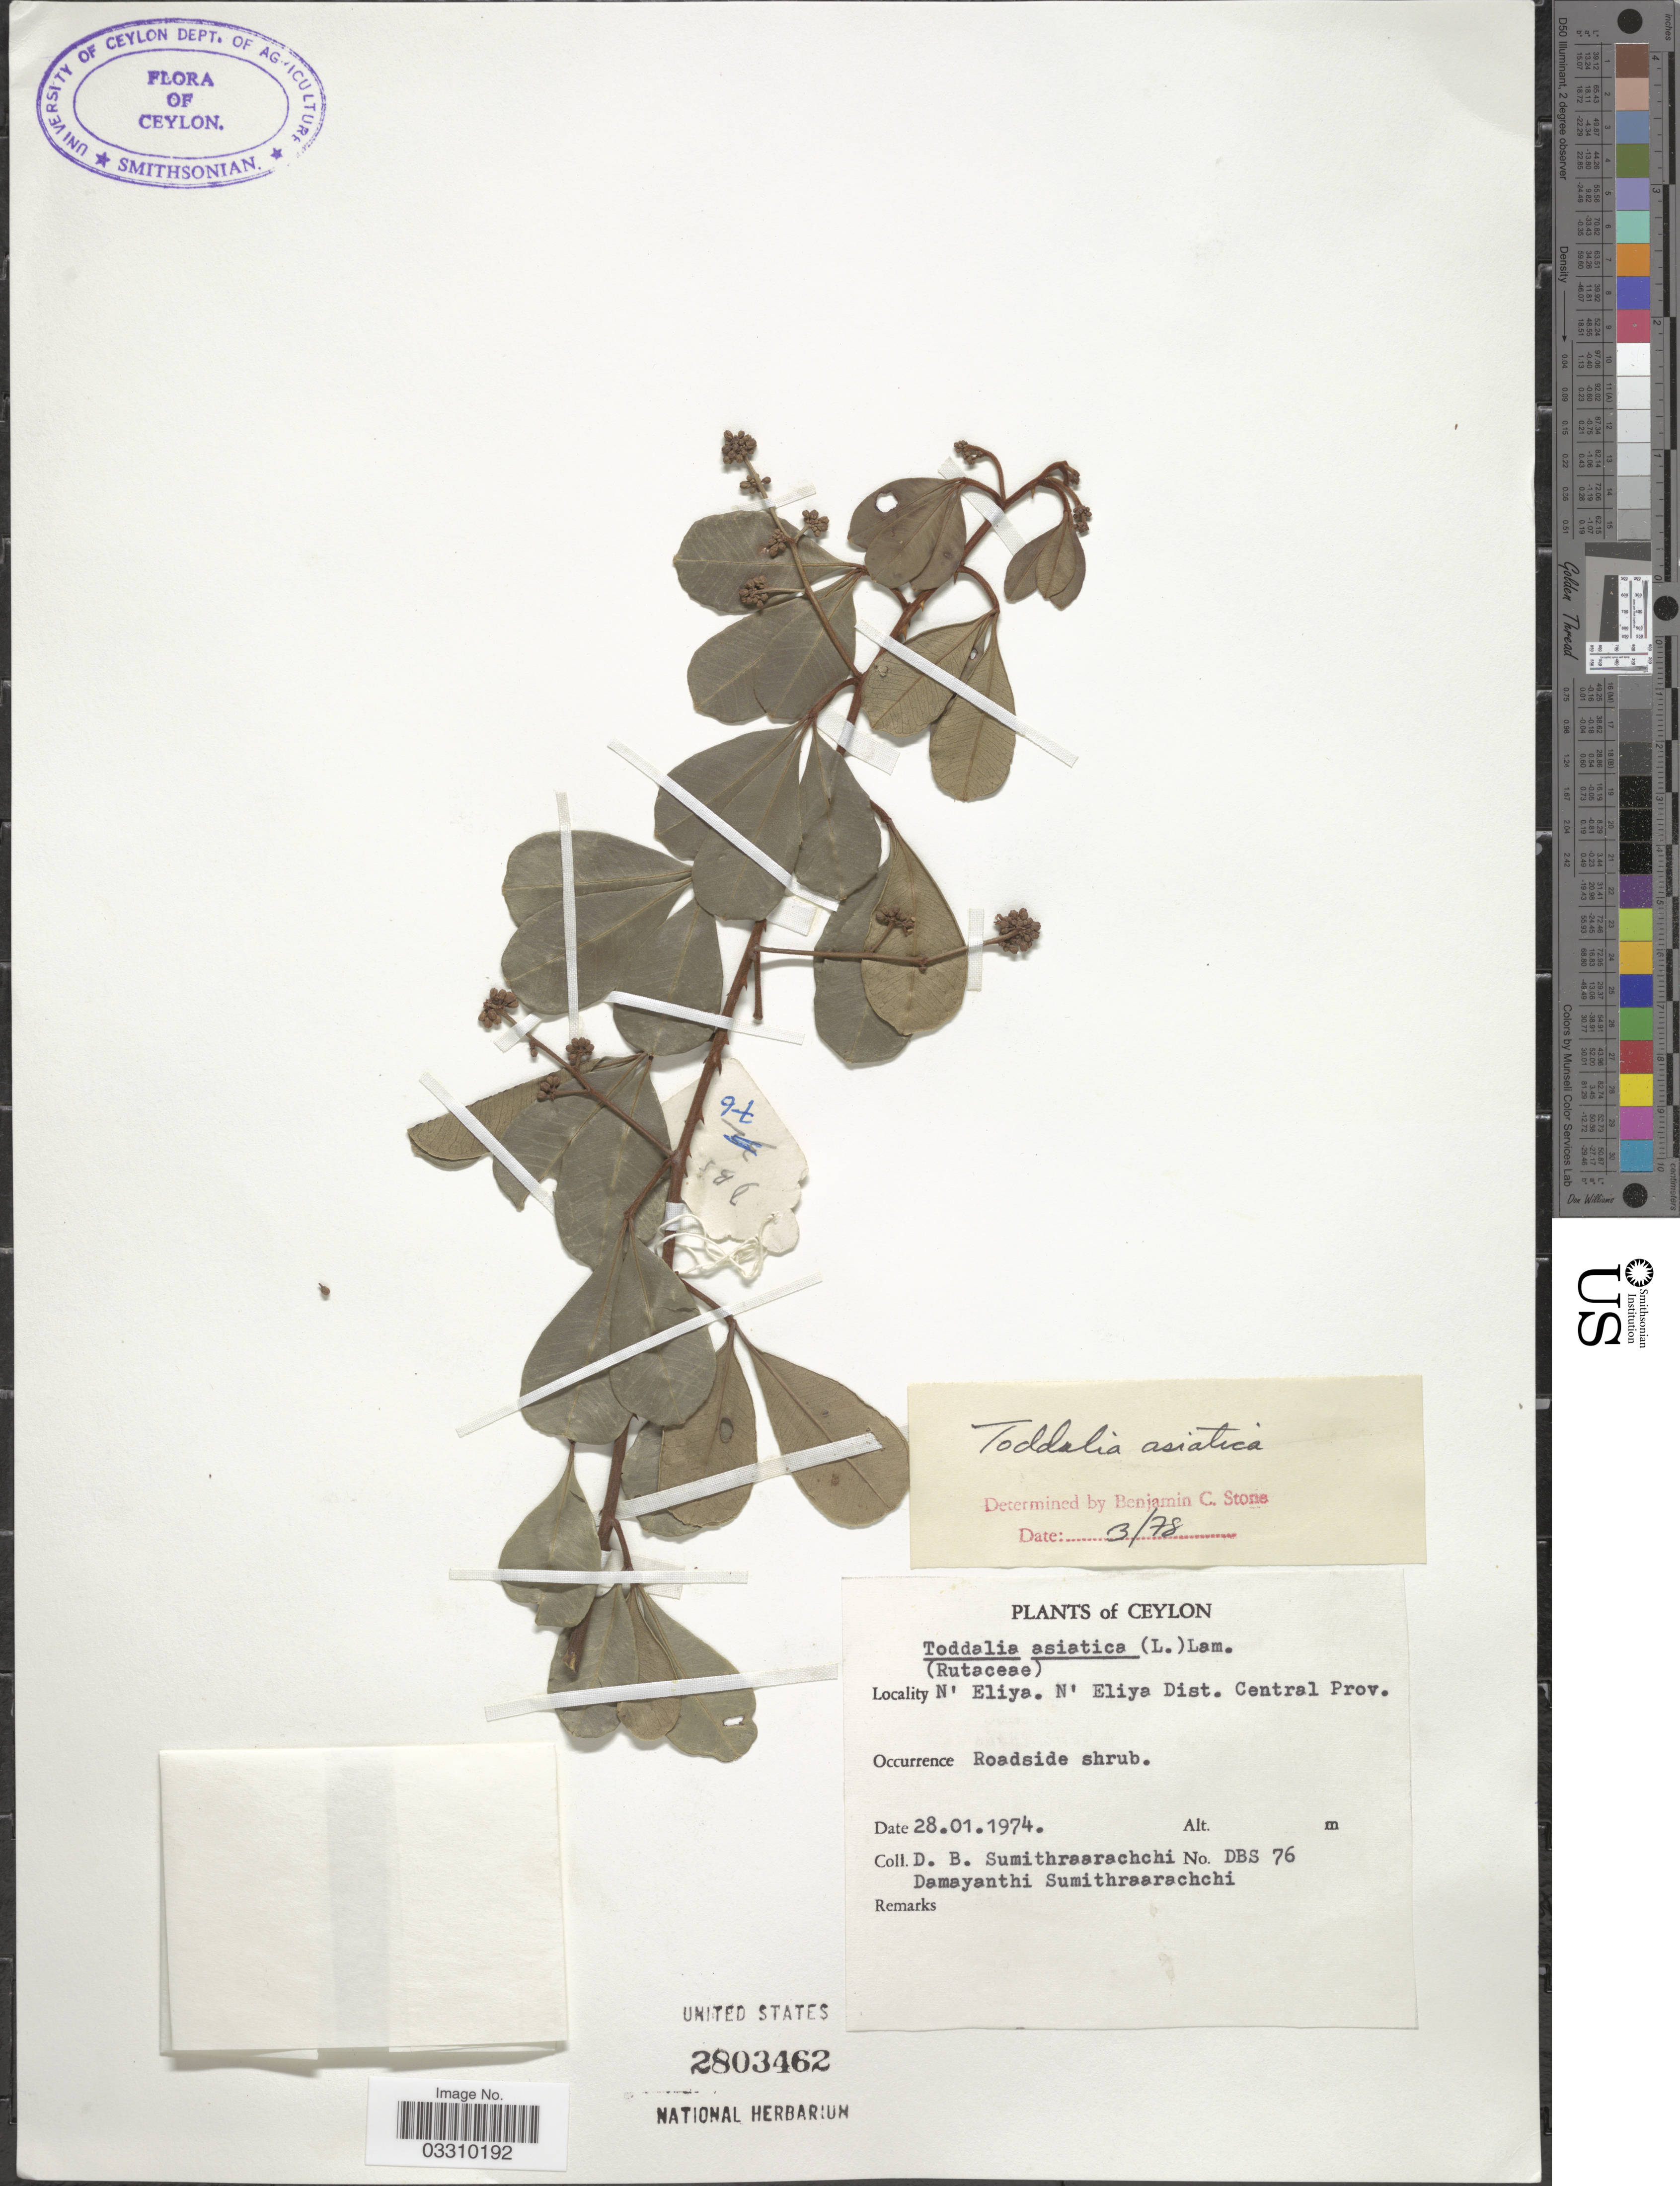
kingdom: Plantae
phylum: Tracheophyta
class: Magnoliopsida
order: Sapindales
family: Rutaceae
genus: Zanthoxylum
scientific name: Zanthoxylum asiaticum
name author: (L.) Appelhans et al.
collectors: D. B. Sumithraarachchi & D. Sumithraarachchi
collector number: DBS 76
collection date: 1974-01-28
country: Sri Lanka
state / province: Central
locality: Ceylon. N' Eliya Dist.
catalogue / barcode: US 2803462